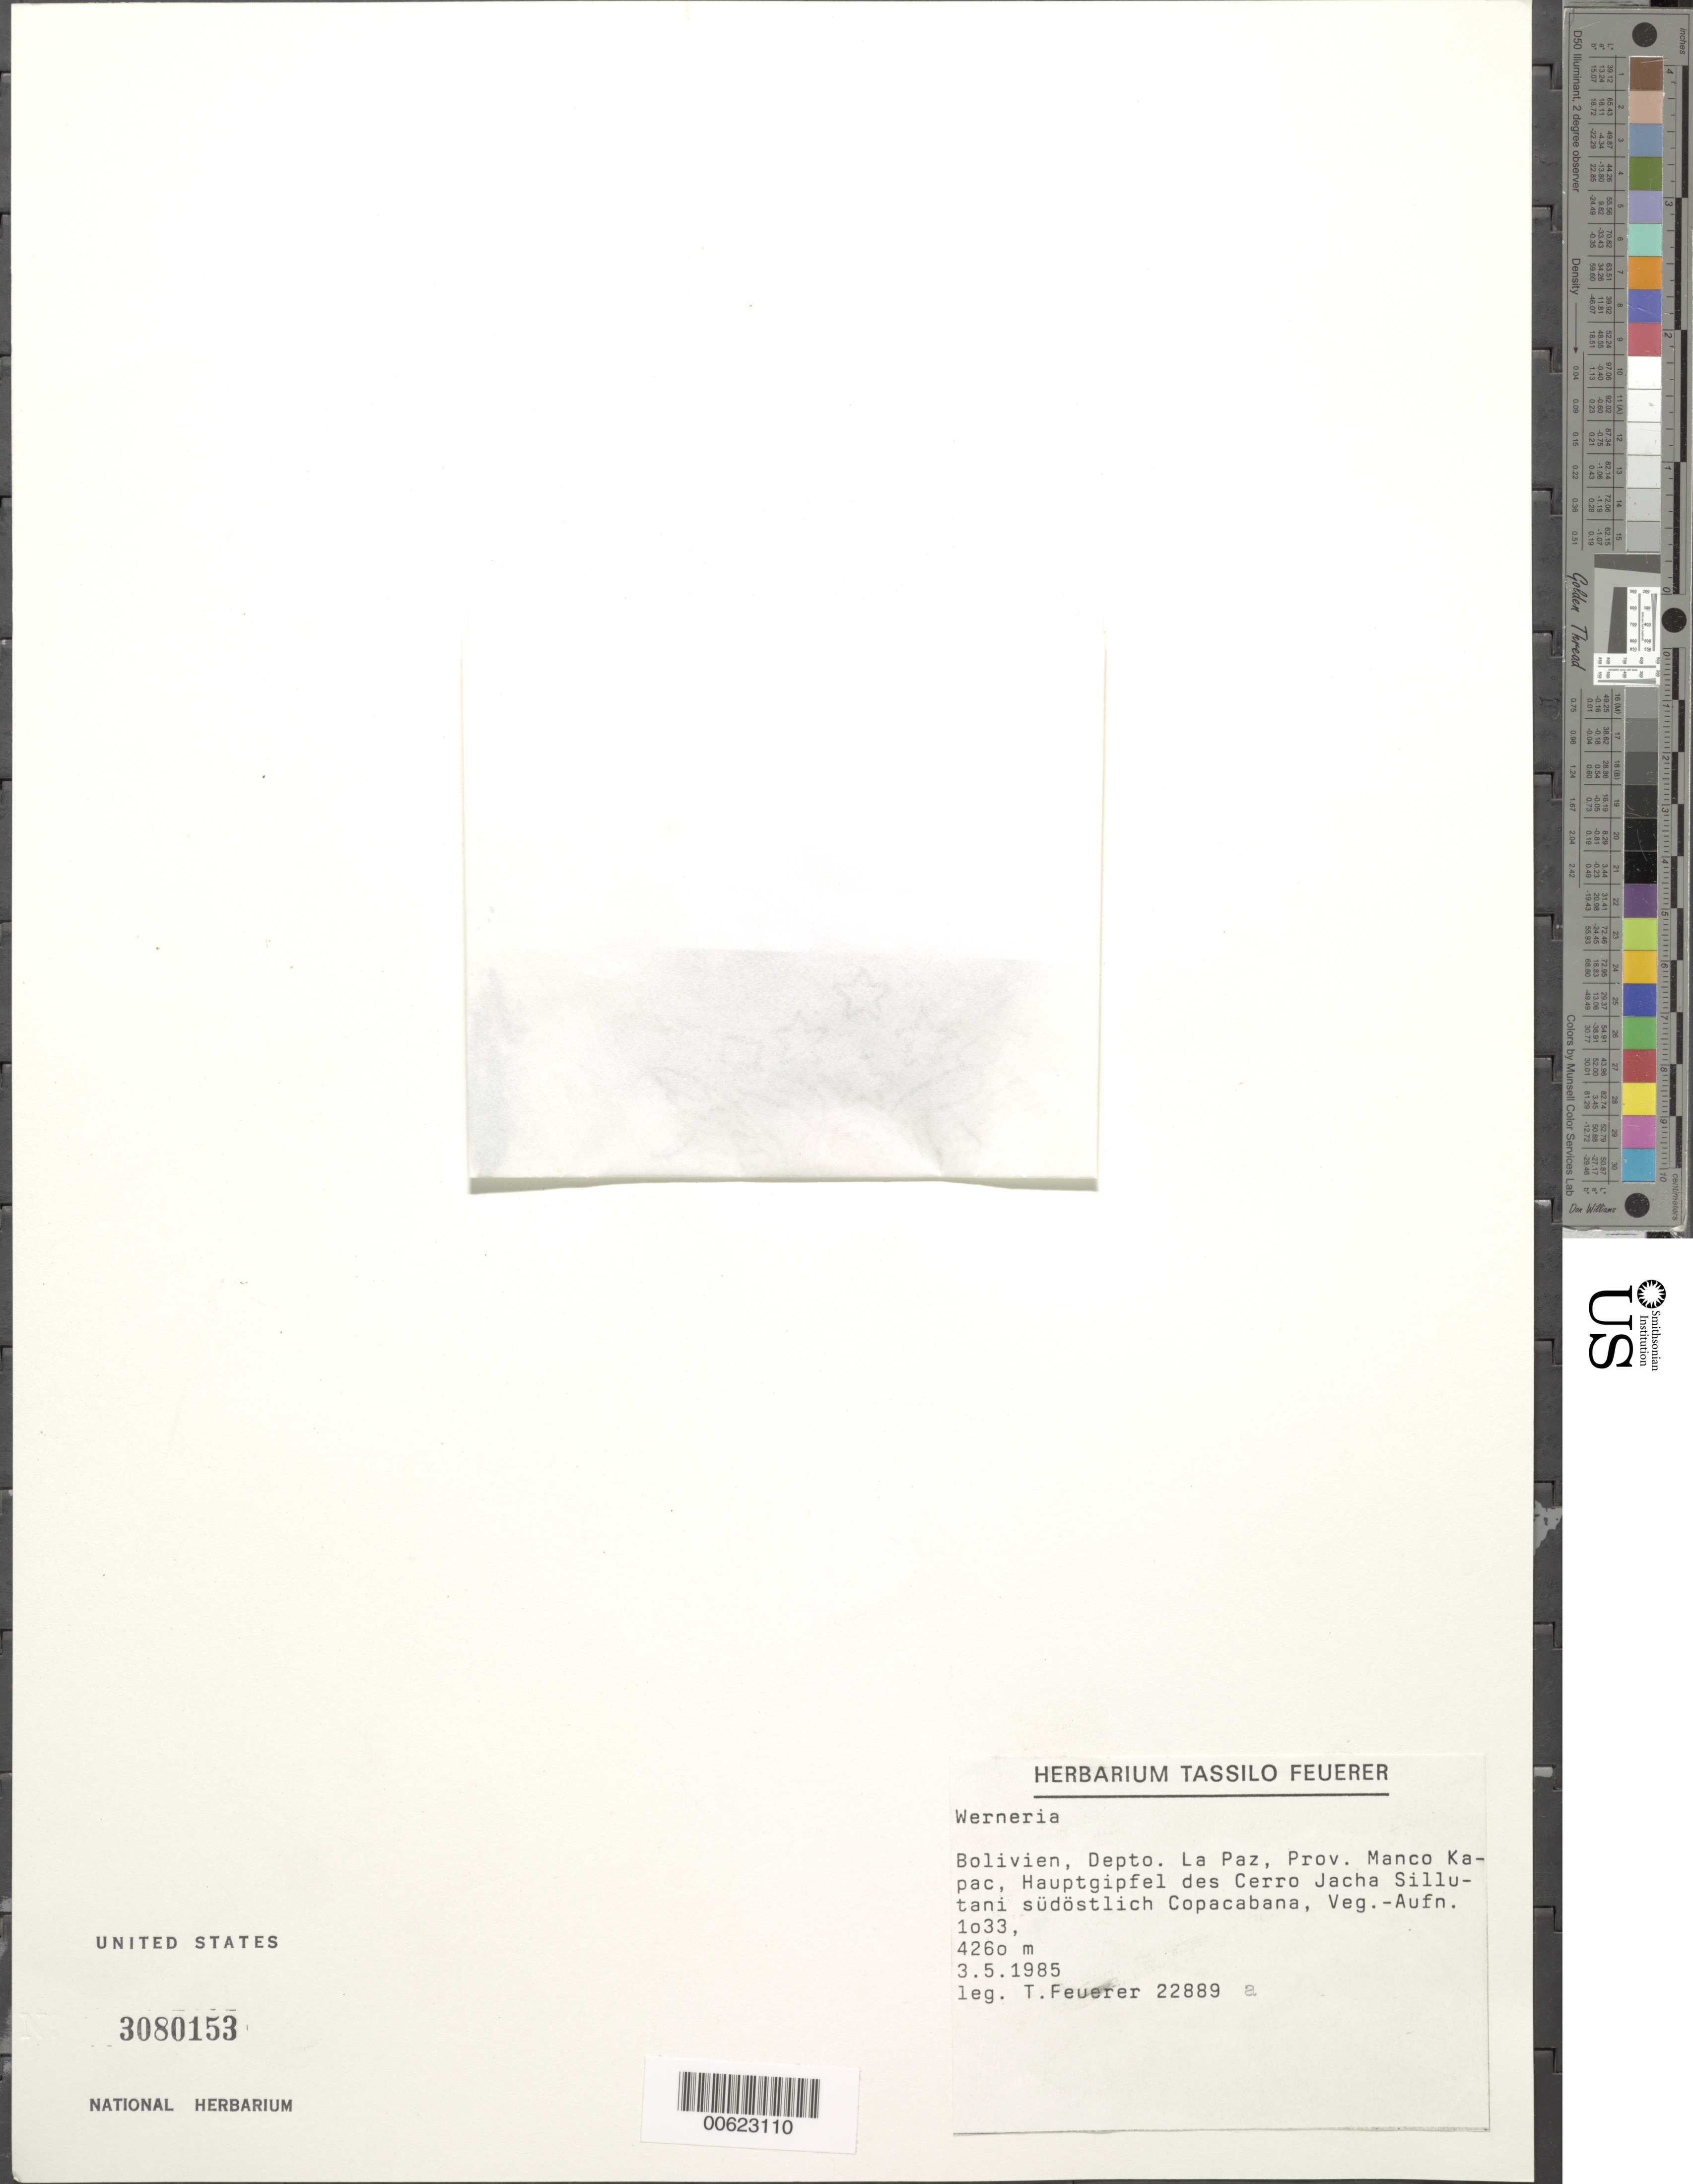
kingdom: Plantae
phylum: Tracheophyta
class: Magnoliopsida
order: Asterales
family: Asteraceae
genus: Werneria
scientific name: Werneria villosa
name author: A. Gray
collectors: T. Feuerer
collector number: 22889a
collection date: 1985-03-03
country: Bolivia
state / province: La Paz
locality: Prov. Manco Kapac, Hauptgipfel des Cerro Jacha Sillutani sudostlich Copacabana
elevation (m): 4260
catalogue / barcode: US 3080153